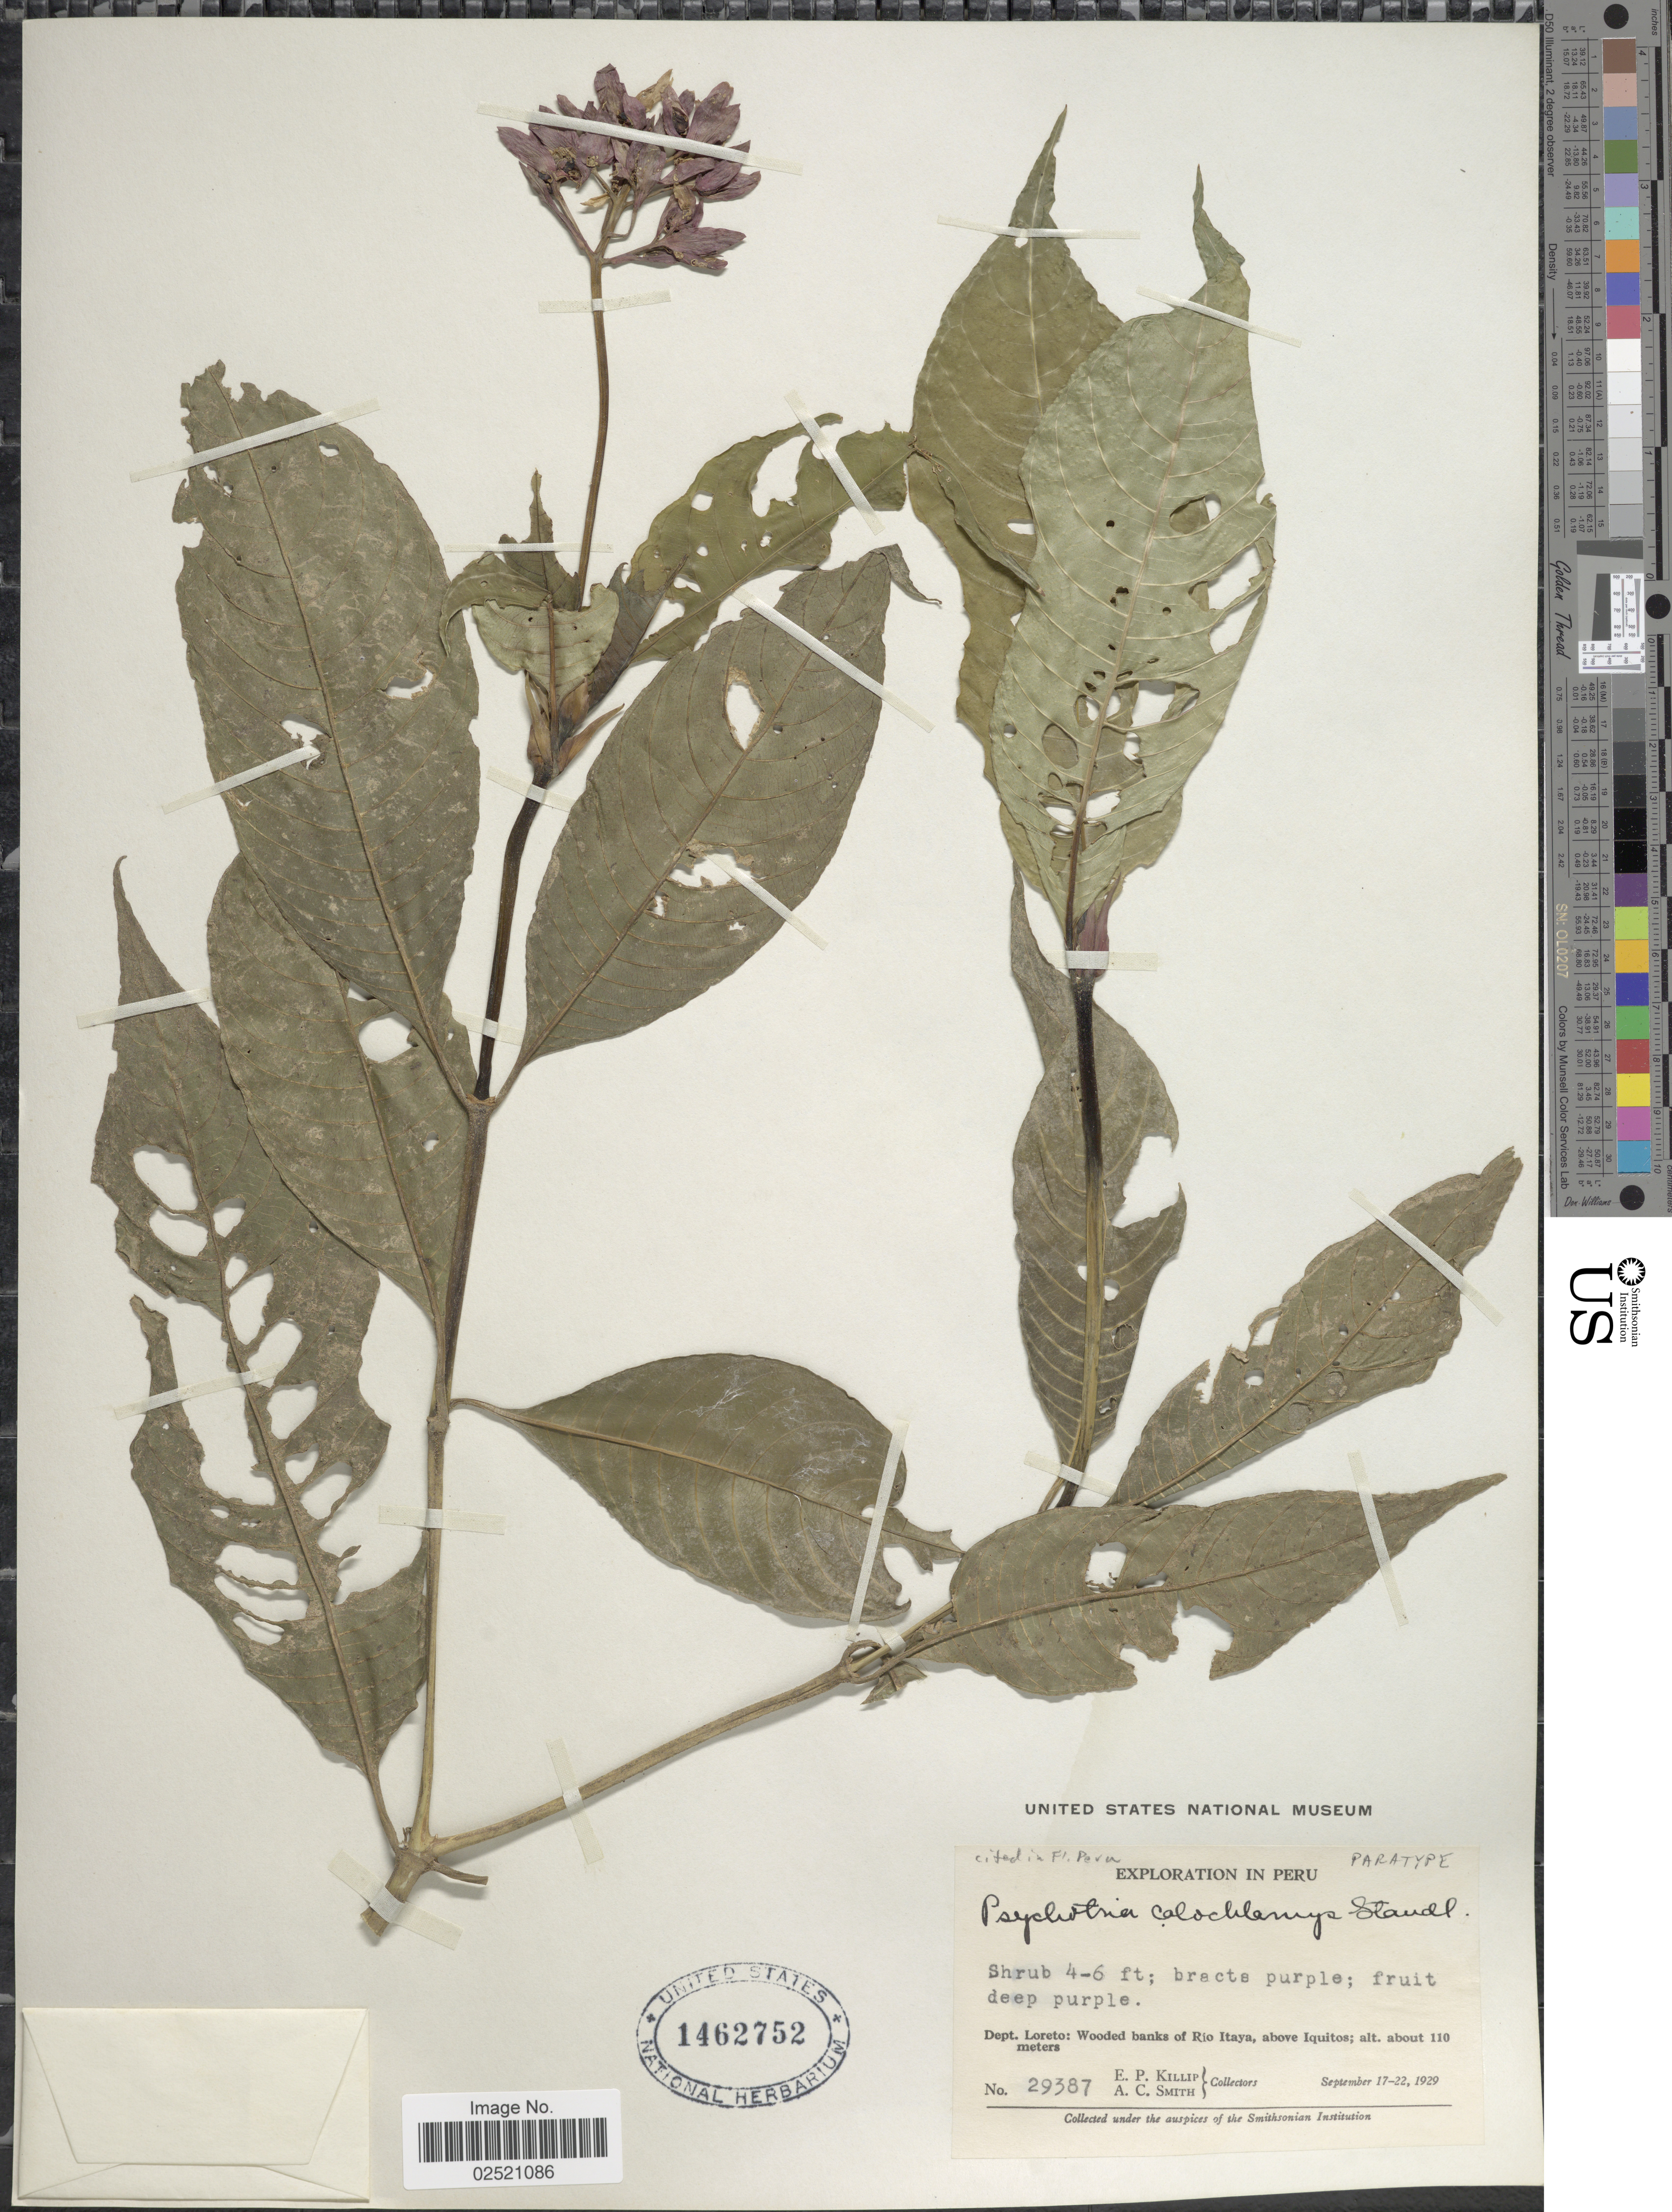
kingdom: Plantae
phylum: Tracheophyta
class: Magnoliopsida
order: Gentianales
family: Rubiaceae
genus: Psychotria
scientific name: Psychotria calochlamys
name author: Standl.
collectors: E. P. Killip & A. C. Smith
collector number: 29387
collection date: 1929-09-17/1929-09-22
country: Peru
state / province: Loreto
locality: Wooded banks of Ri oItaya, above Iquitos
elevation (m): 110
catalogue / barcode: US 1462752